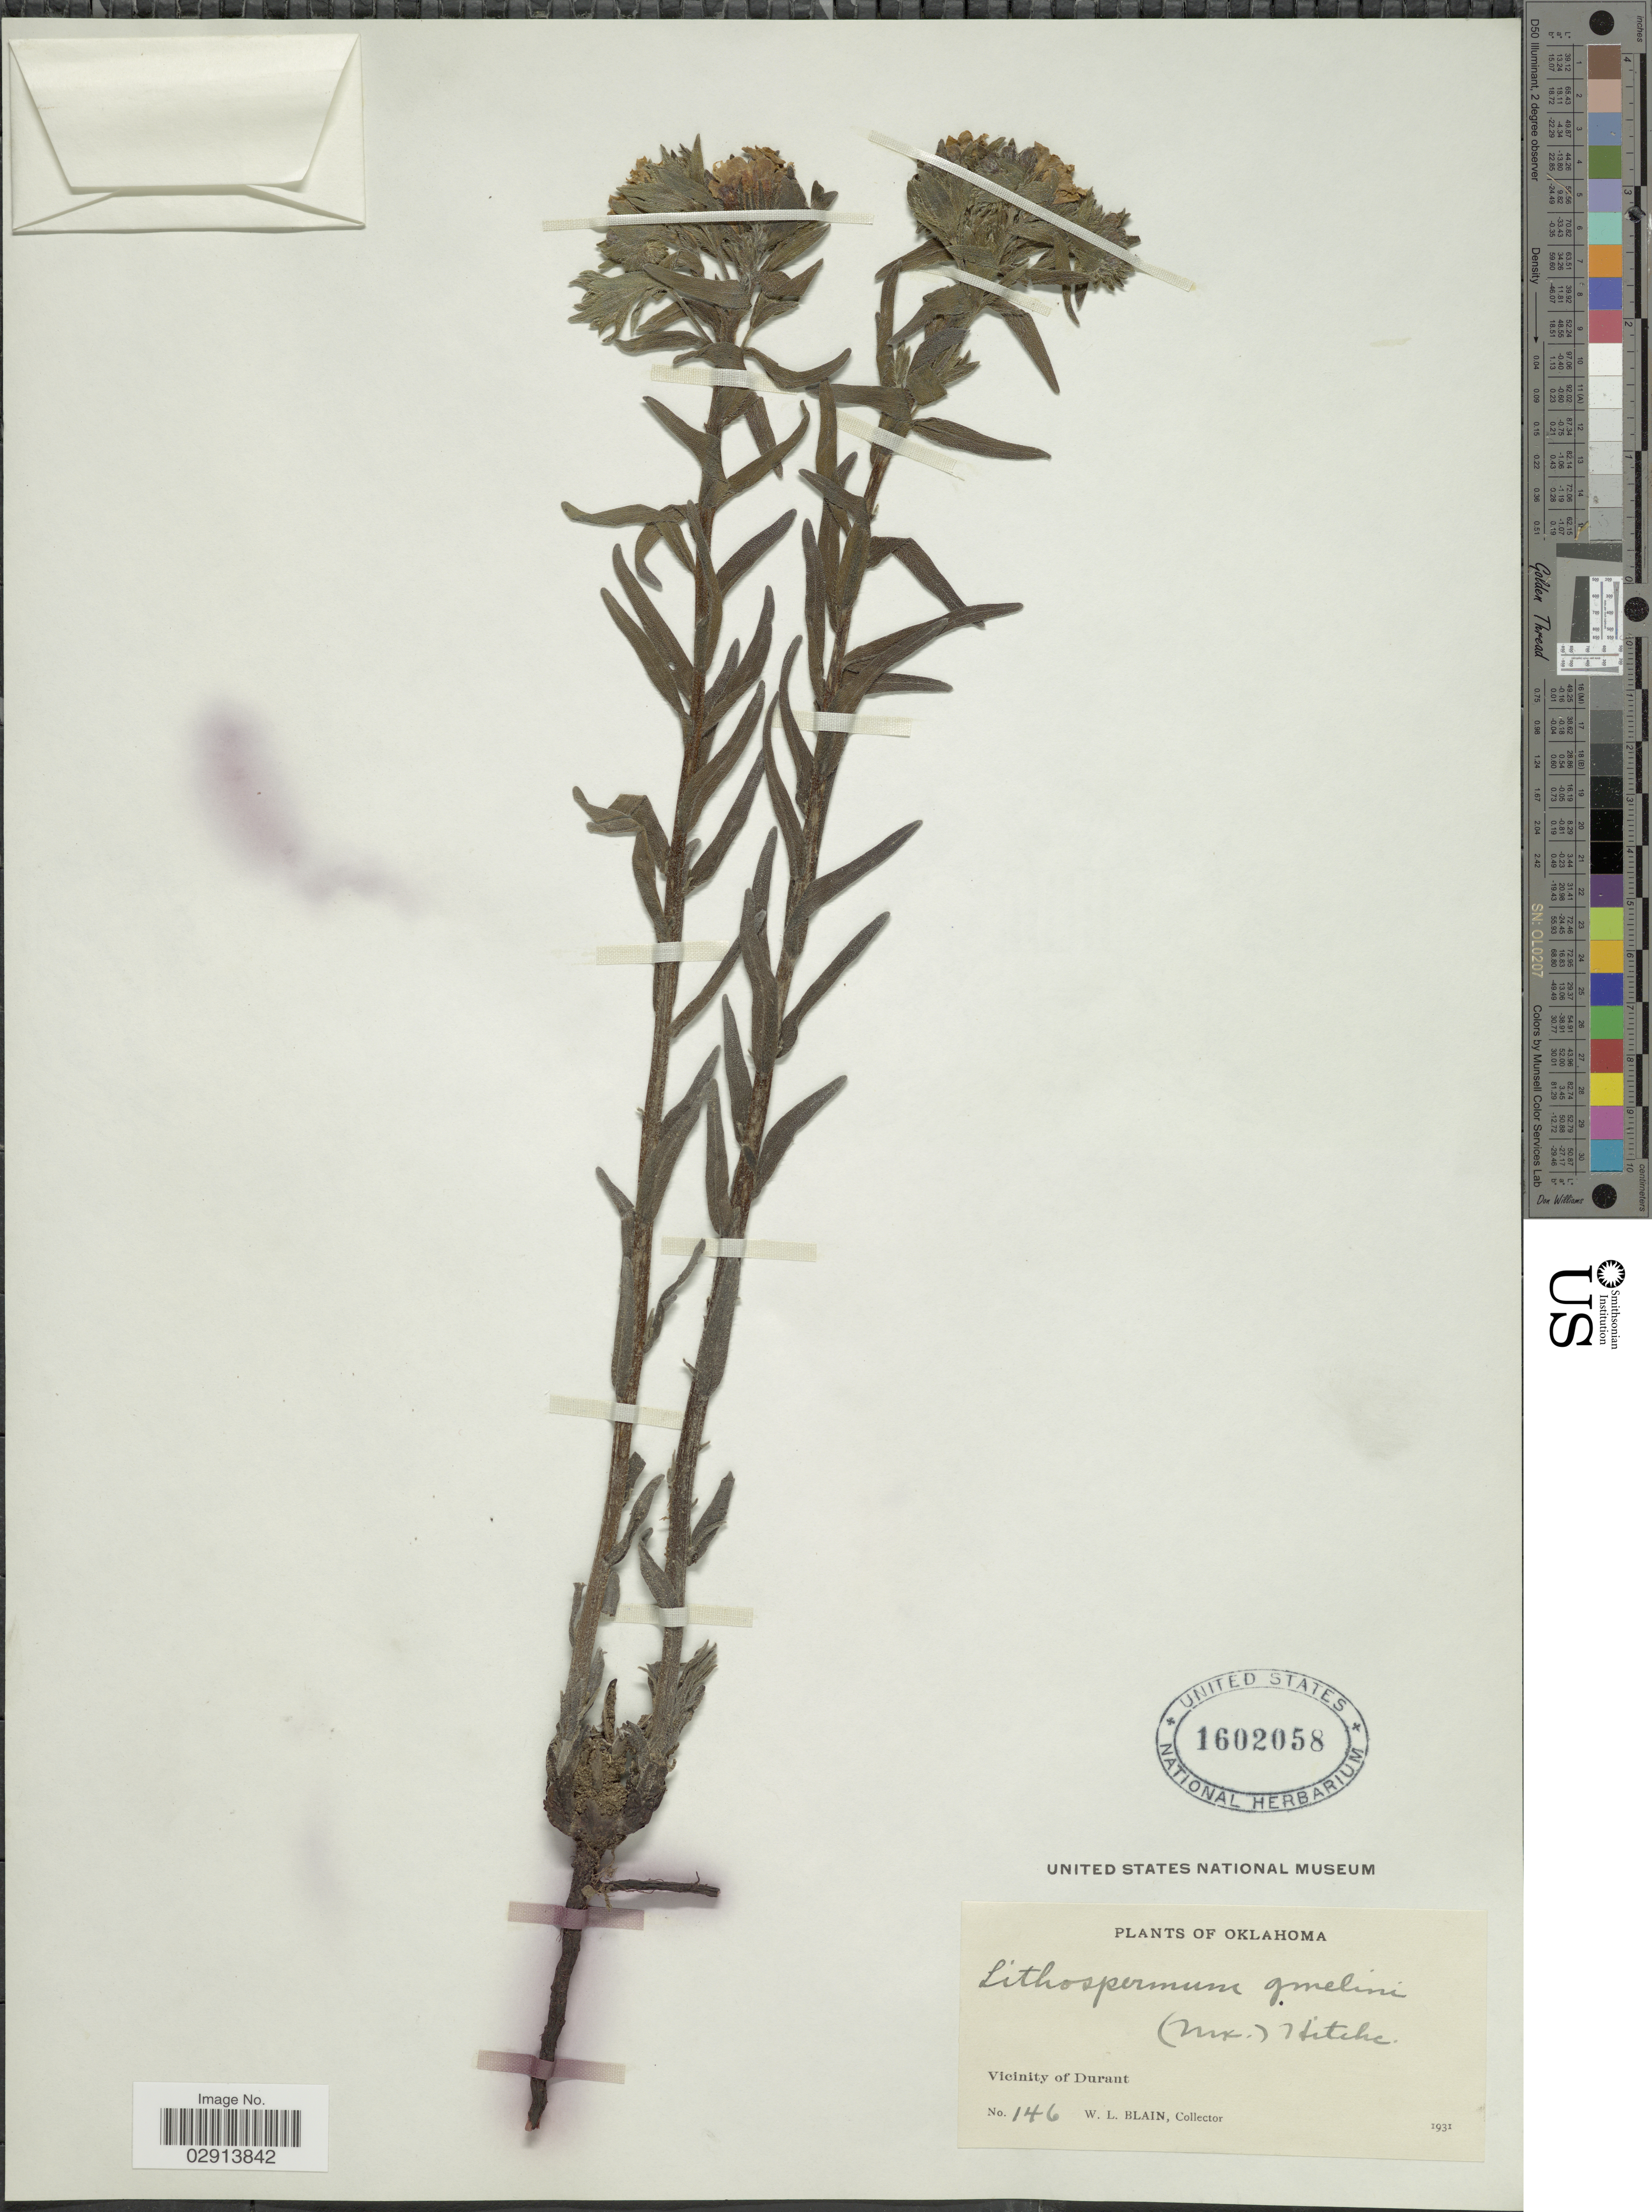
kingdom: Plantae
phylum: Tracheophyta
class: Magnoliopsida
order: Boraginales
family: Boraginaceae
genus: Lithospermum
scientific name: Lithospermum caroliniense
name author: (J.F. Gmel.) MacMill.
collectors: W. Blain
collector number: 146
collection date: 1931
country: United States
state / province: Oklahoma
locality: Vicinity of Durant.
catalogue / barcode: US 1602058